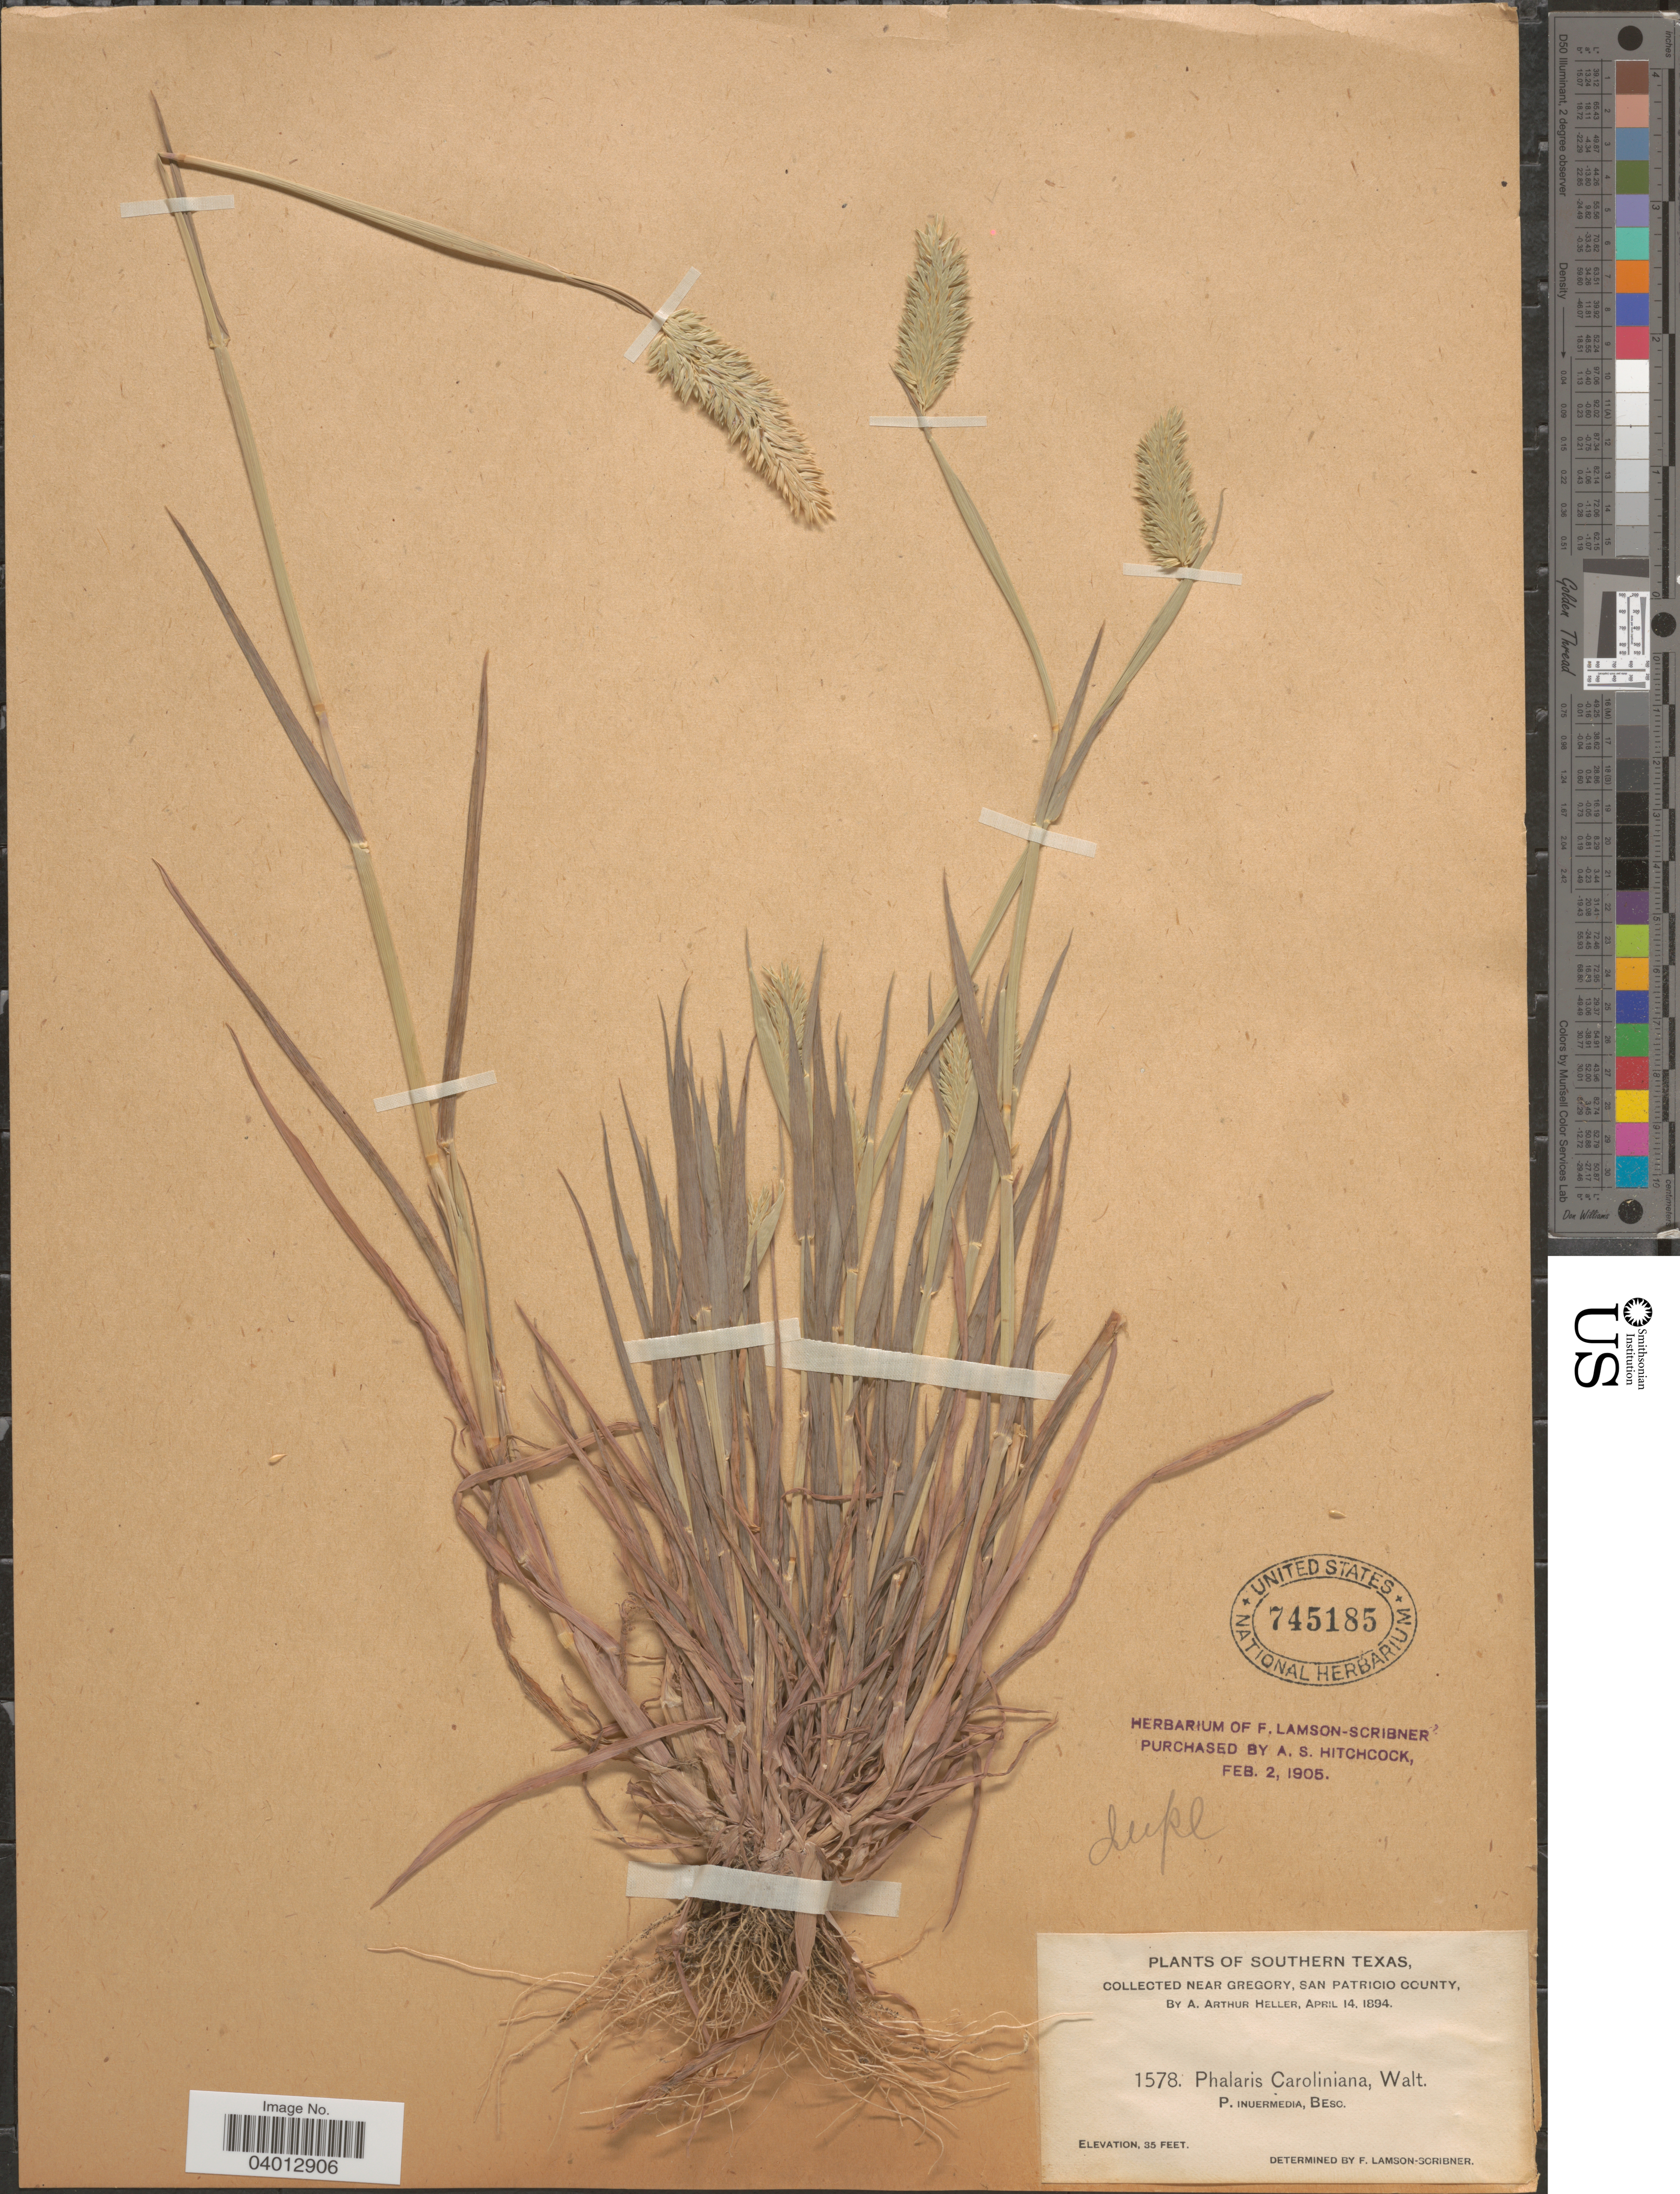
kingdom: Plantae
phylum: Tracheophyta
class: Liliopsida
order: Poales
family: Poaceae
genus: Phalaris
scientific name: Phalaris caroliniana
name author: Walter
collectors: A. A. Heller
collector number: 1578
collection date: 1894-04-14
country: United States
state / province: Texas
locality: Southern Texas. Near Gregory, San Patricio County.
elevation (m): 11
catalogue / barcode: US 745185